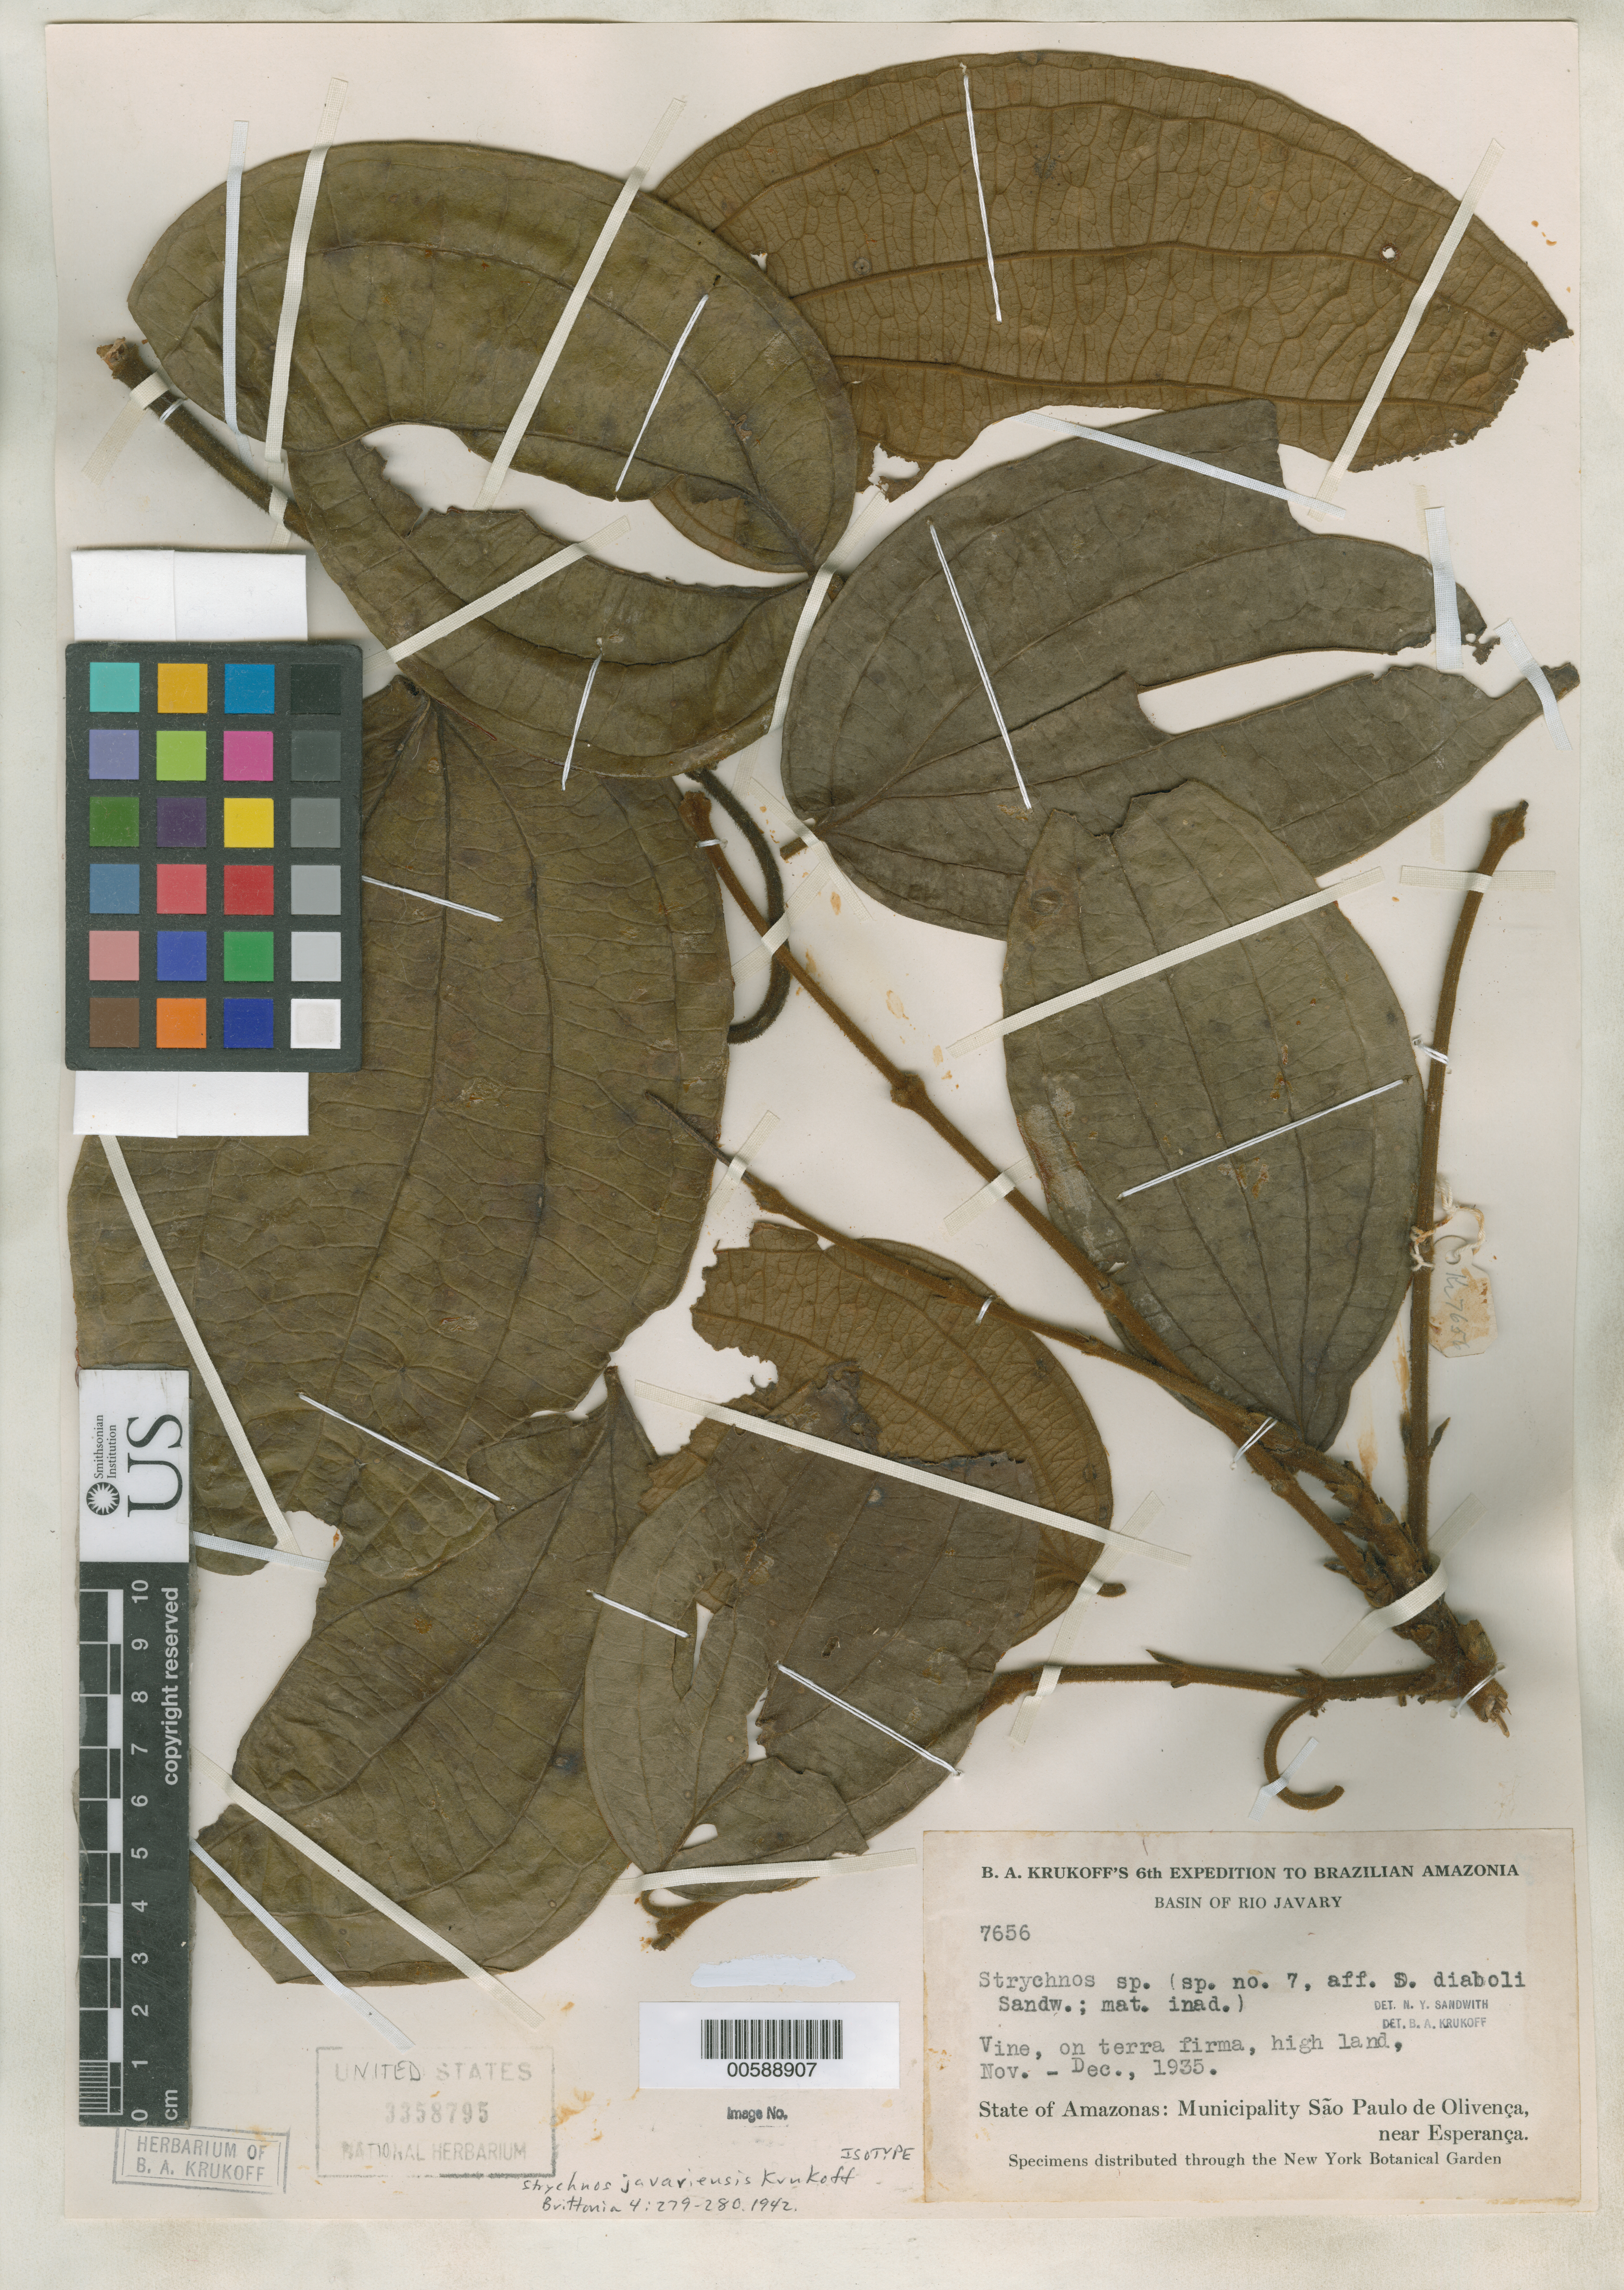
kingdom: Plantae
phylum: Tracheophyta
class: Magnoliopsida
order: Gentianales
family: Loganiaceae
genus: Strychnos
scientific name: Strychnos javariensis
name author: Krukoff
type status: Isotype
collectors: B. A. Krukoff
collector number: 7656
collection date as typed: Nov 1935 to -- Dec 1935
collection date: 1935-11/1935-12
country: Brazil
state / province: Amazonas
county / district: São Paulo de Olivença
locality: Near Esperanca.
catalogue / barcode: US 3358795